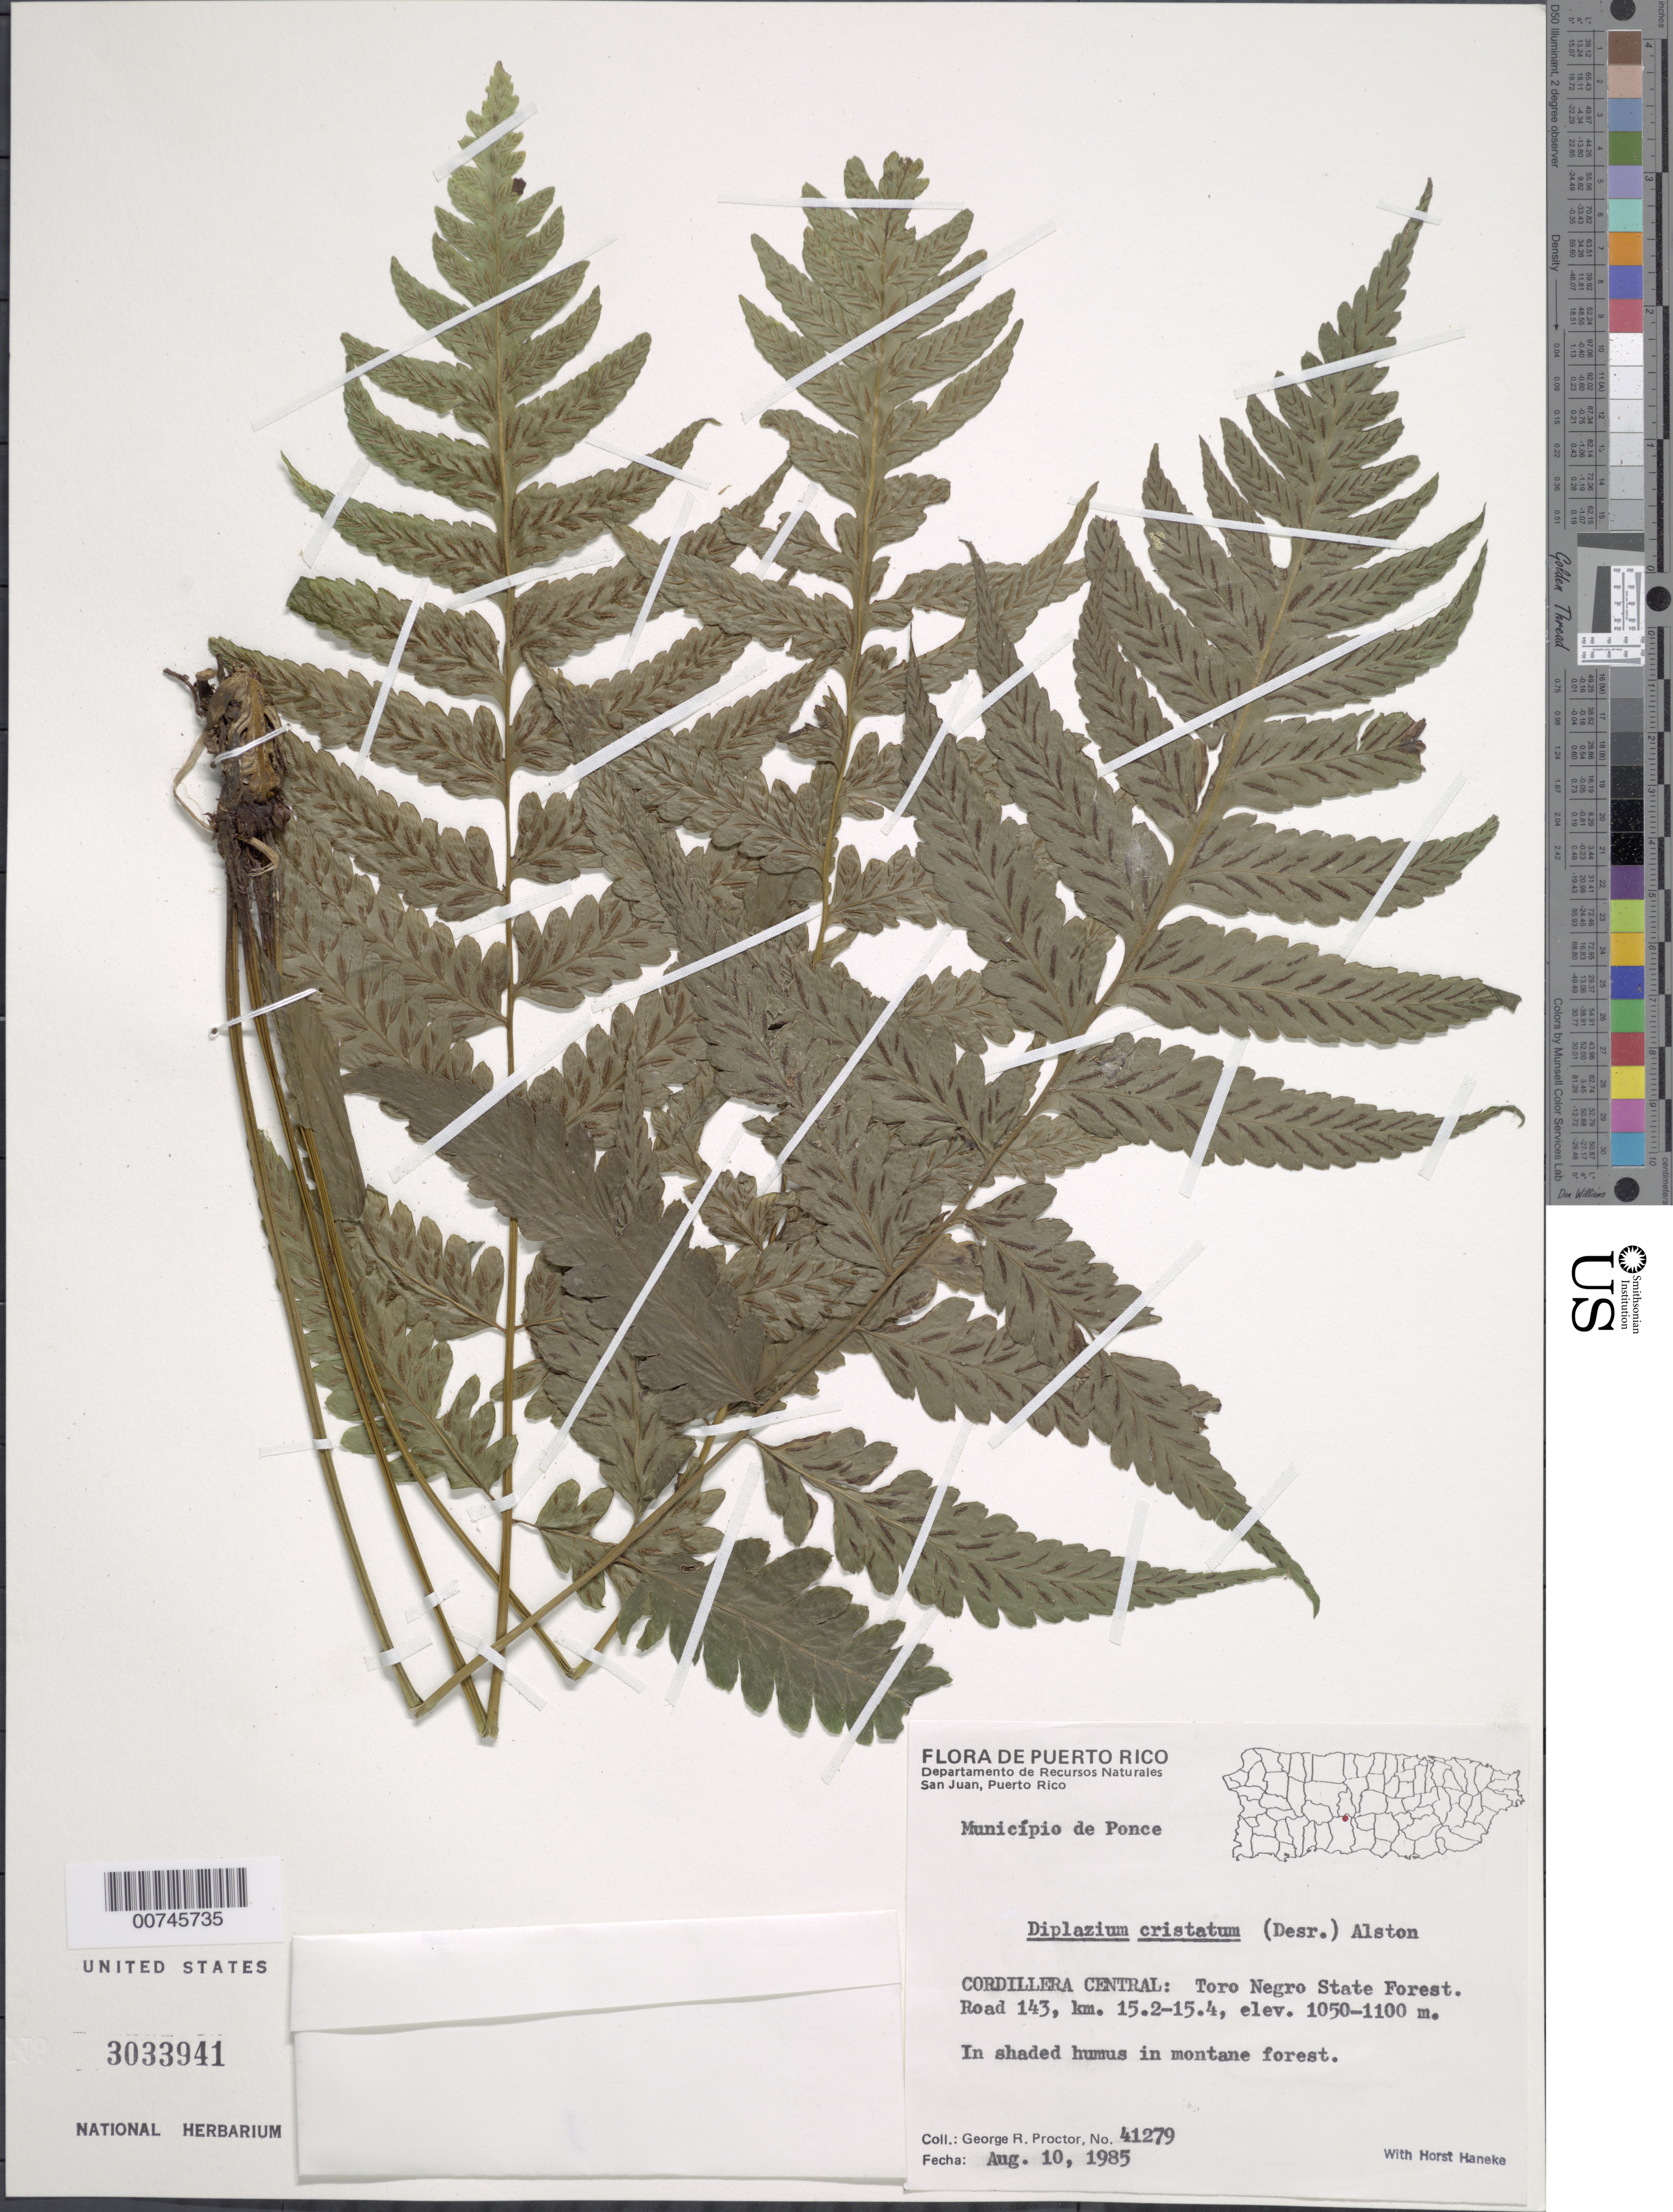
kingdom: Plantae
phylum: Tracheophyta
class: Polypodiopsida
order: Polypodiales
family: Athyriaceae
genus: Diplazium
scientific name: Diplazium cristatum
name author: (Desr.) Alston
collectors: G. R. Proctor & H. Haneke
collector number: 41279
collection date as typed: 10 Aug 1985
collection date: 1985-08-10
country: Puerto Rico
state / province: Ponce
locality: Cordillera Central: Toro Negro State Forest. Road 143, km 15.2-15.4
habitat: In shaded humus in montane forest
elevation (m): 1050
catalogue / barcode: US 3033941